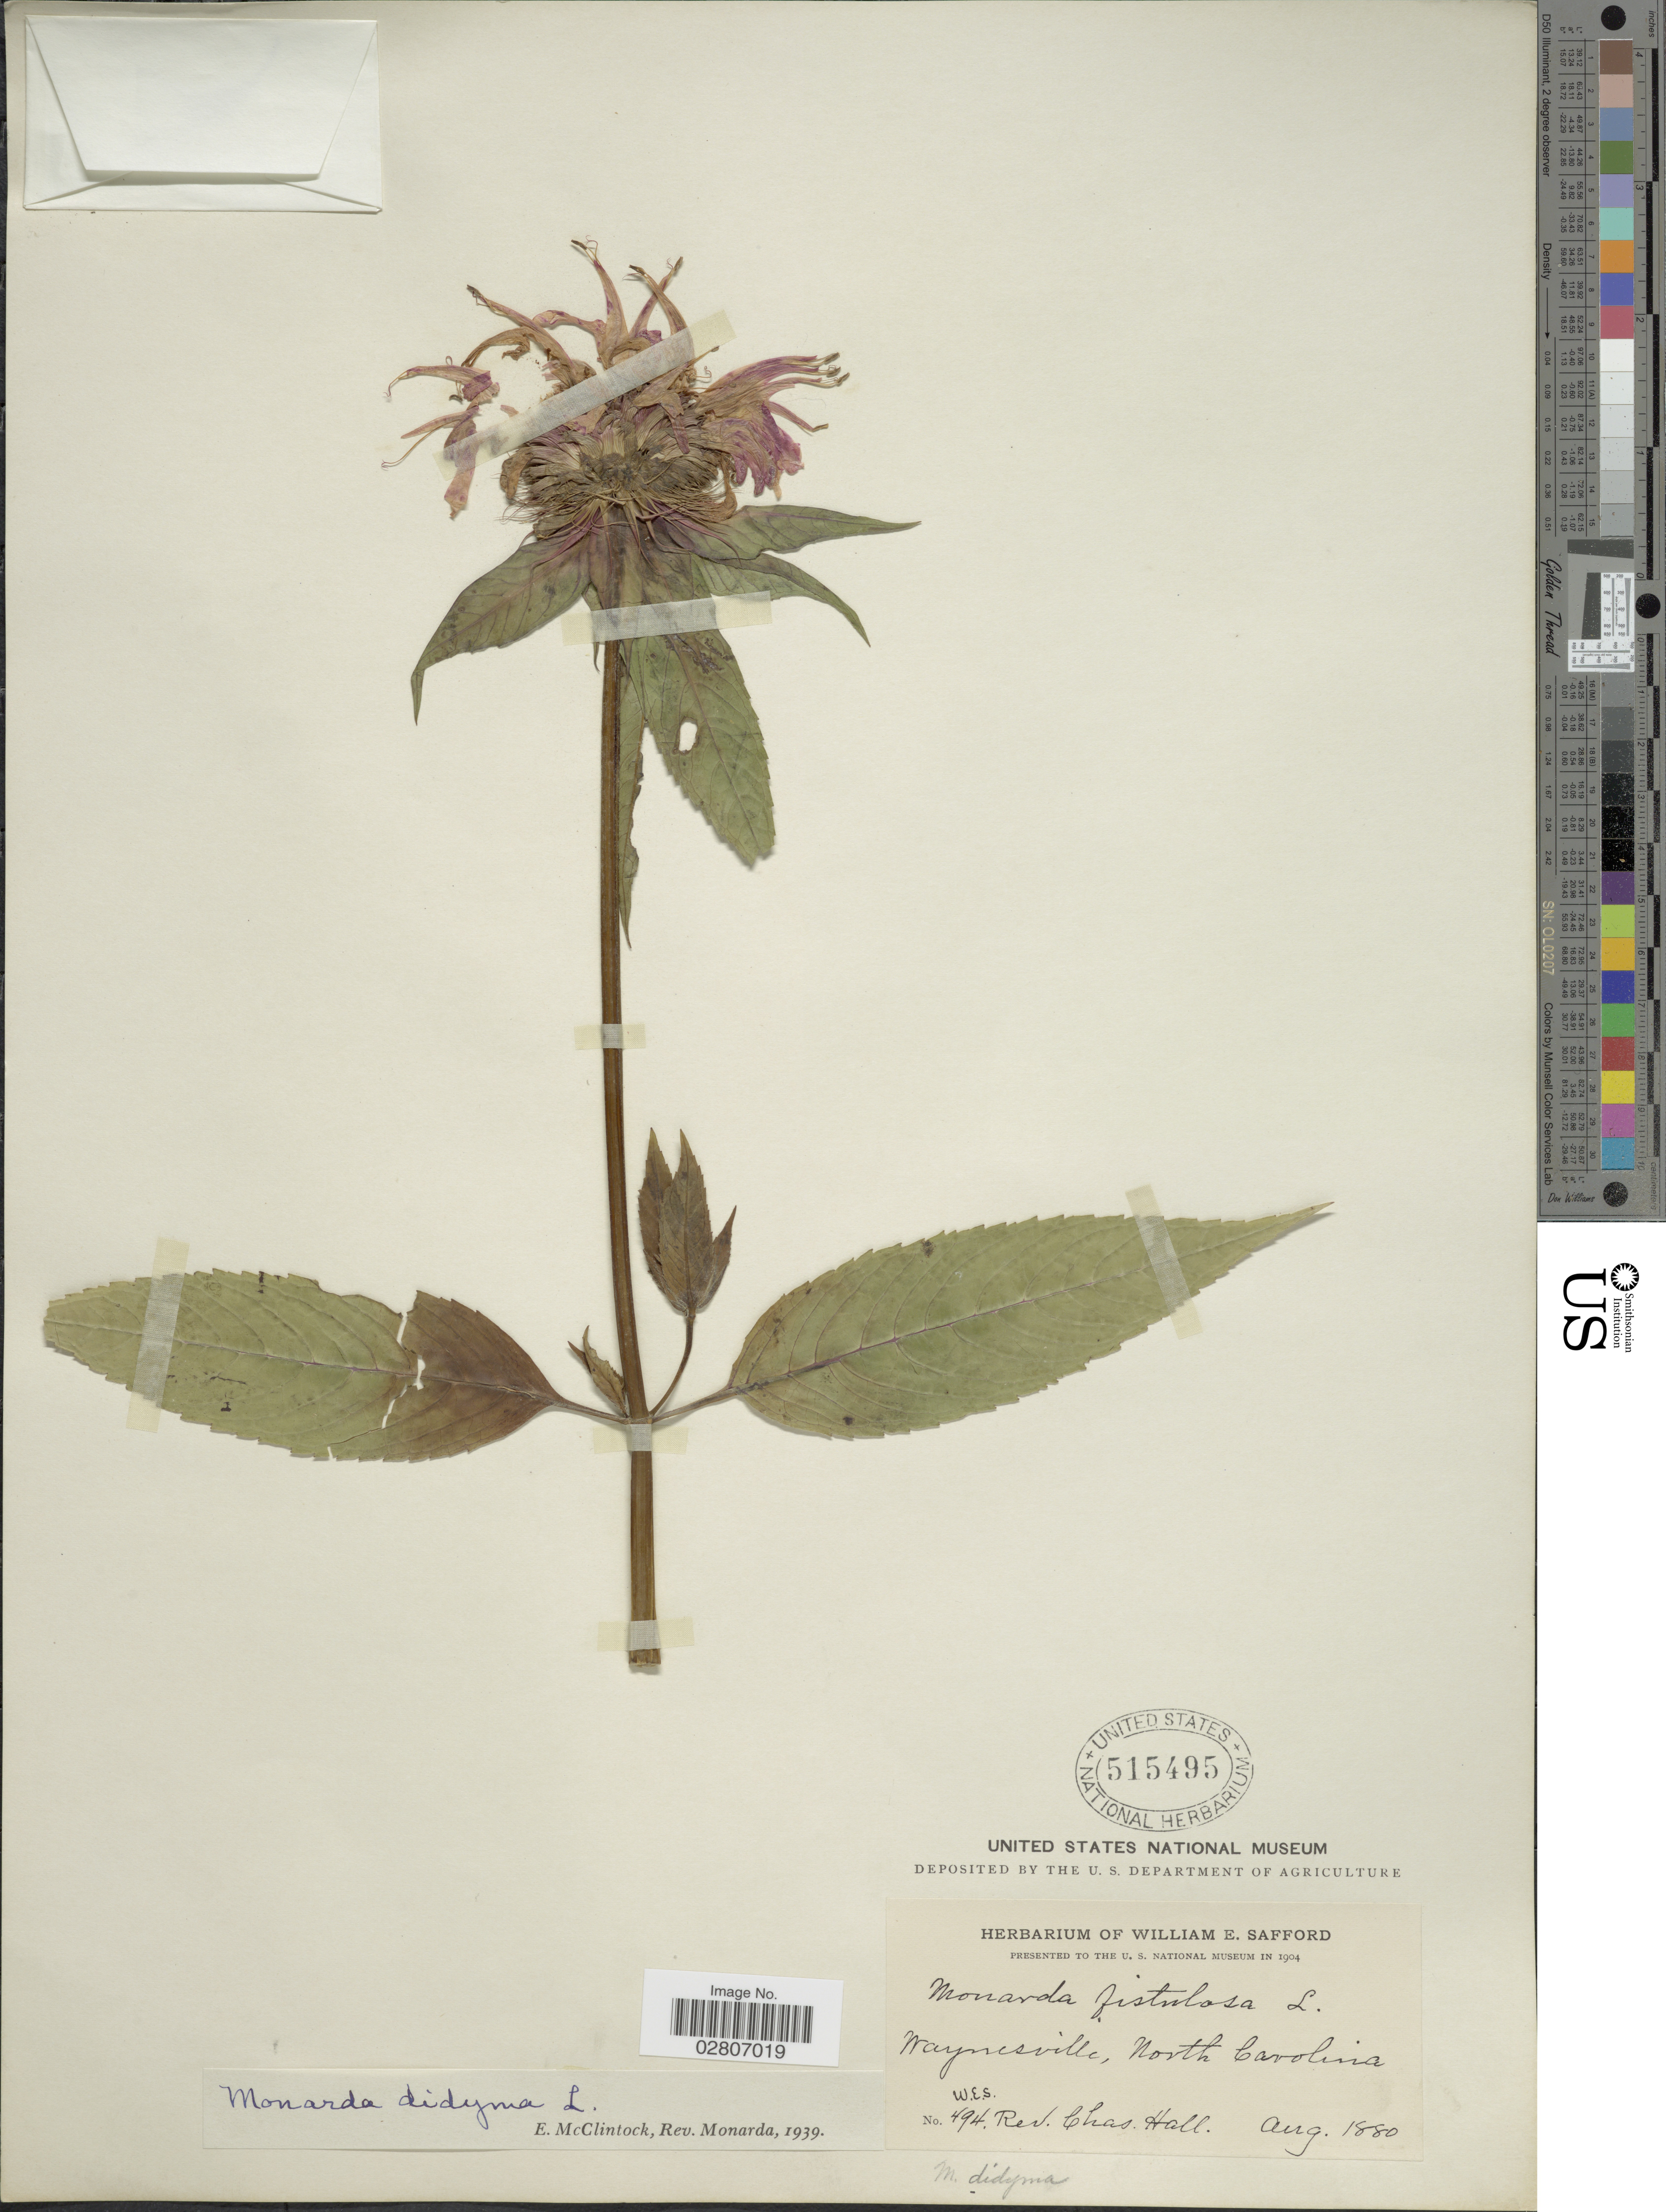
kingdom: Plantae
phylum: Tracheophyta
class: Magnoliopsida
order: Lamiales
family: Lamiaceae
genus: Monarda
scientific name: Monarda didyma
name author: L.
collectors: C. Hall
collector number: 494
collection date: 1880-08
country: United States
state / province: North Carolina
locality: Maynesville.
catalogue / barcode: US 515495